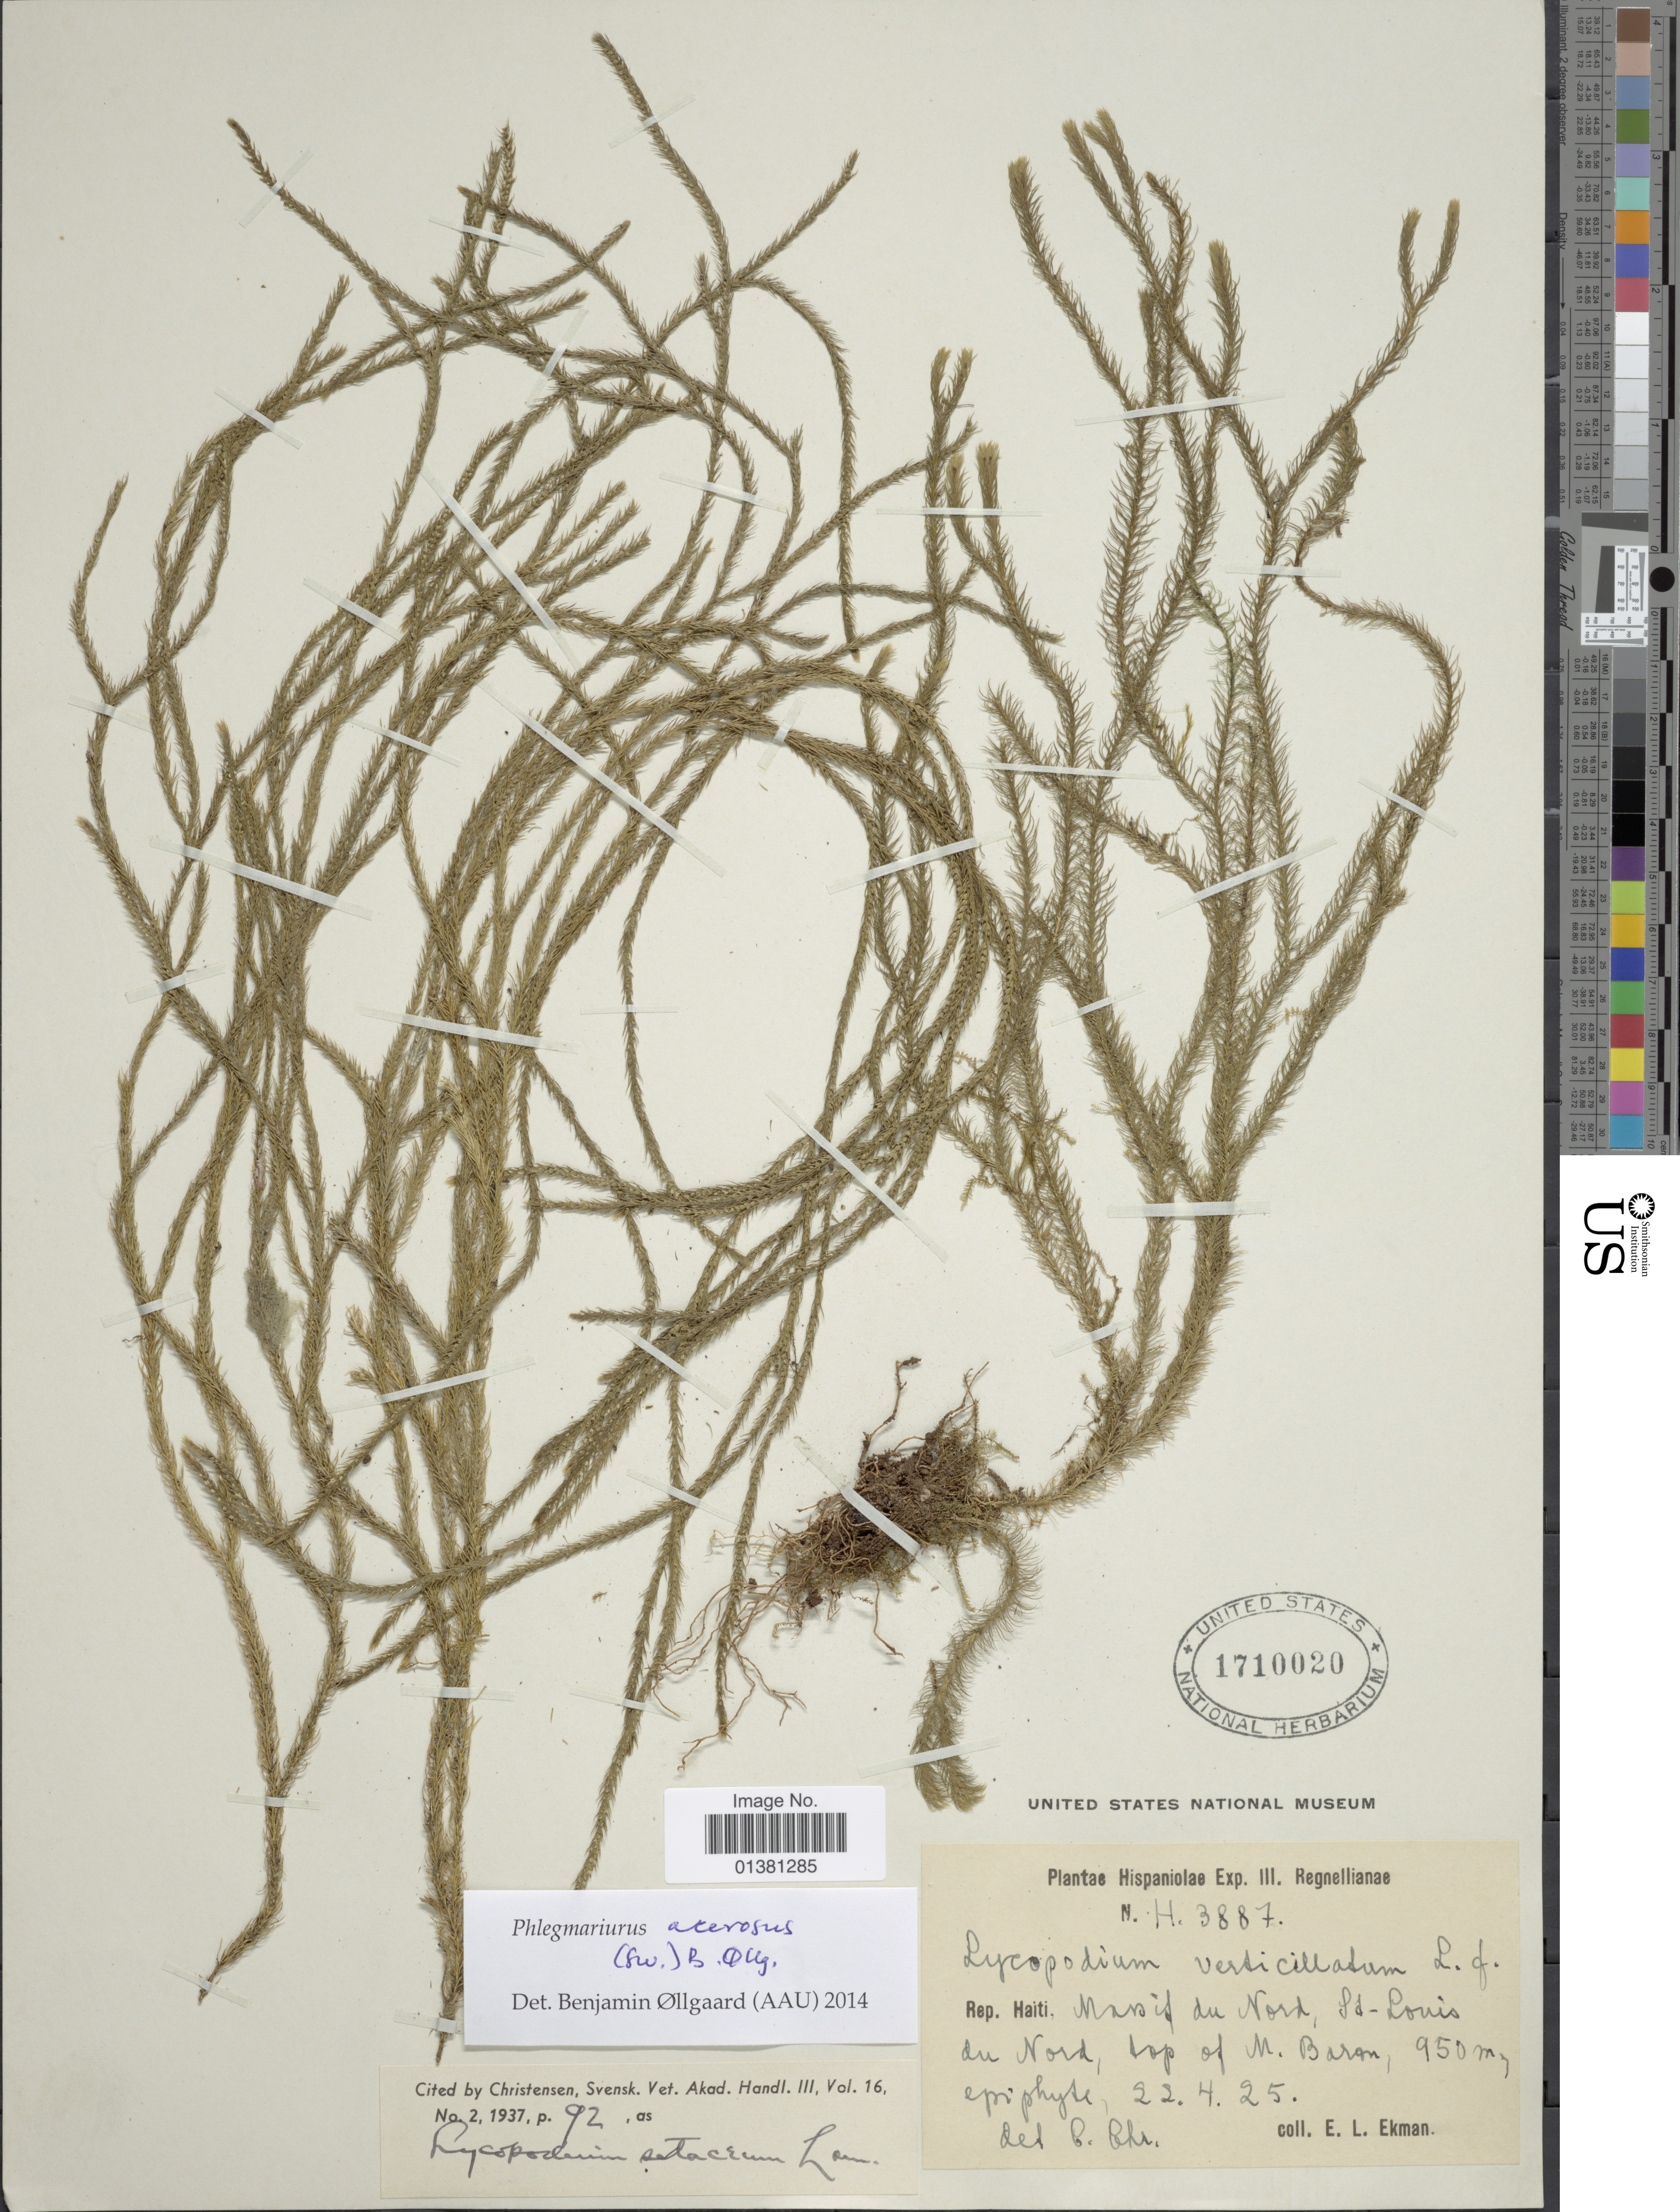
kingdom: Plantae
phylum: Tracheophyta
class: Lycopodiopsida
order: Lycopodiales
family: Lycopodiaceae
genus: Phlegmariurus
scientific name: Phlegmariurus acerosus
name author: (Sw.) B. Øllg.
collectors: E. L. Ekman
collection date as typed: Transcribed d/m/y: 22/4/25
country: Haiti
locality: Rep Haiti, Massif du Nord, St Louis du Nord, top of N Baron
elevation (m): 950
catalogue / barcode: US 1710020